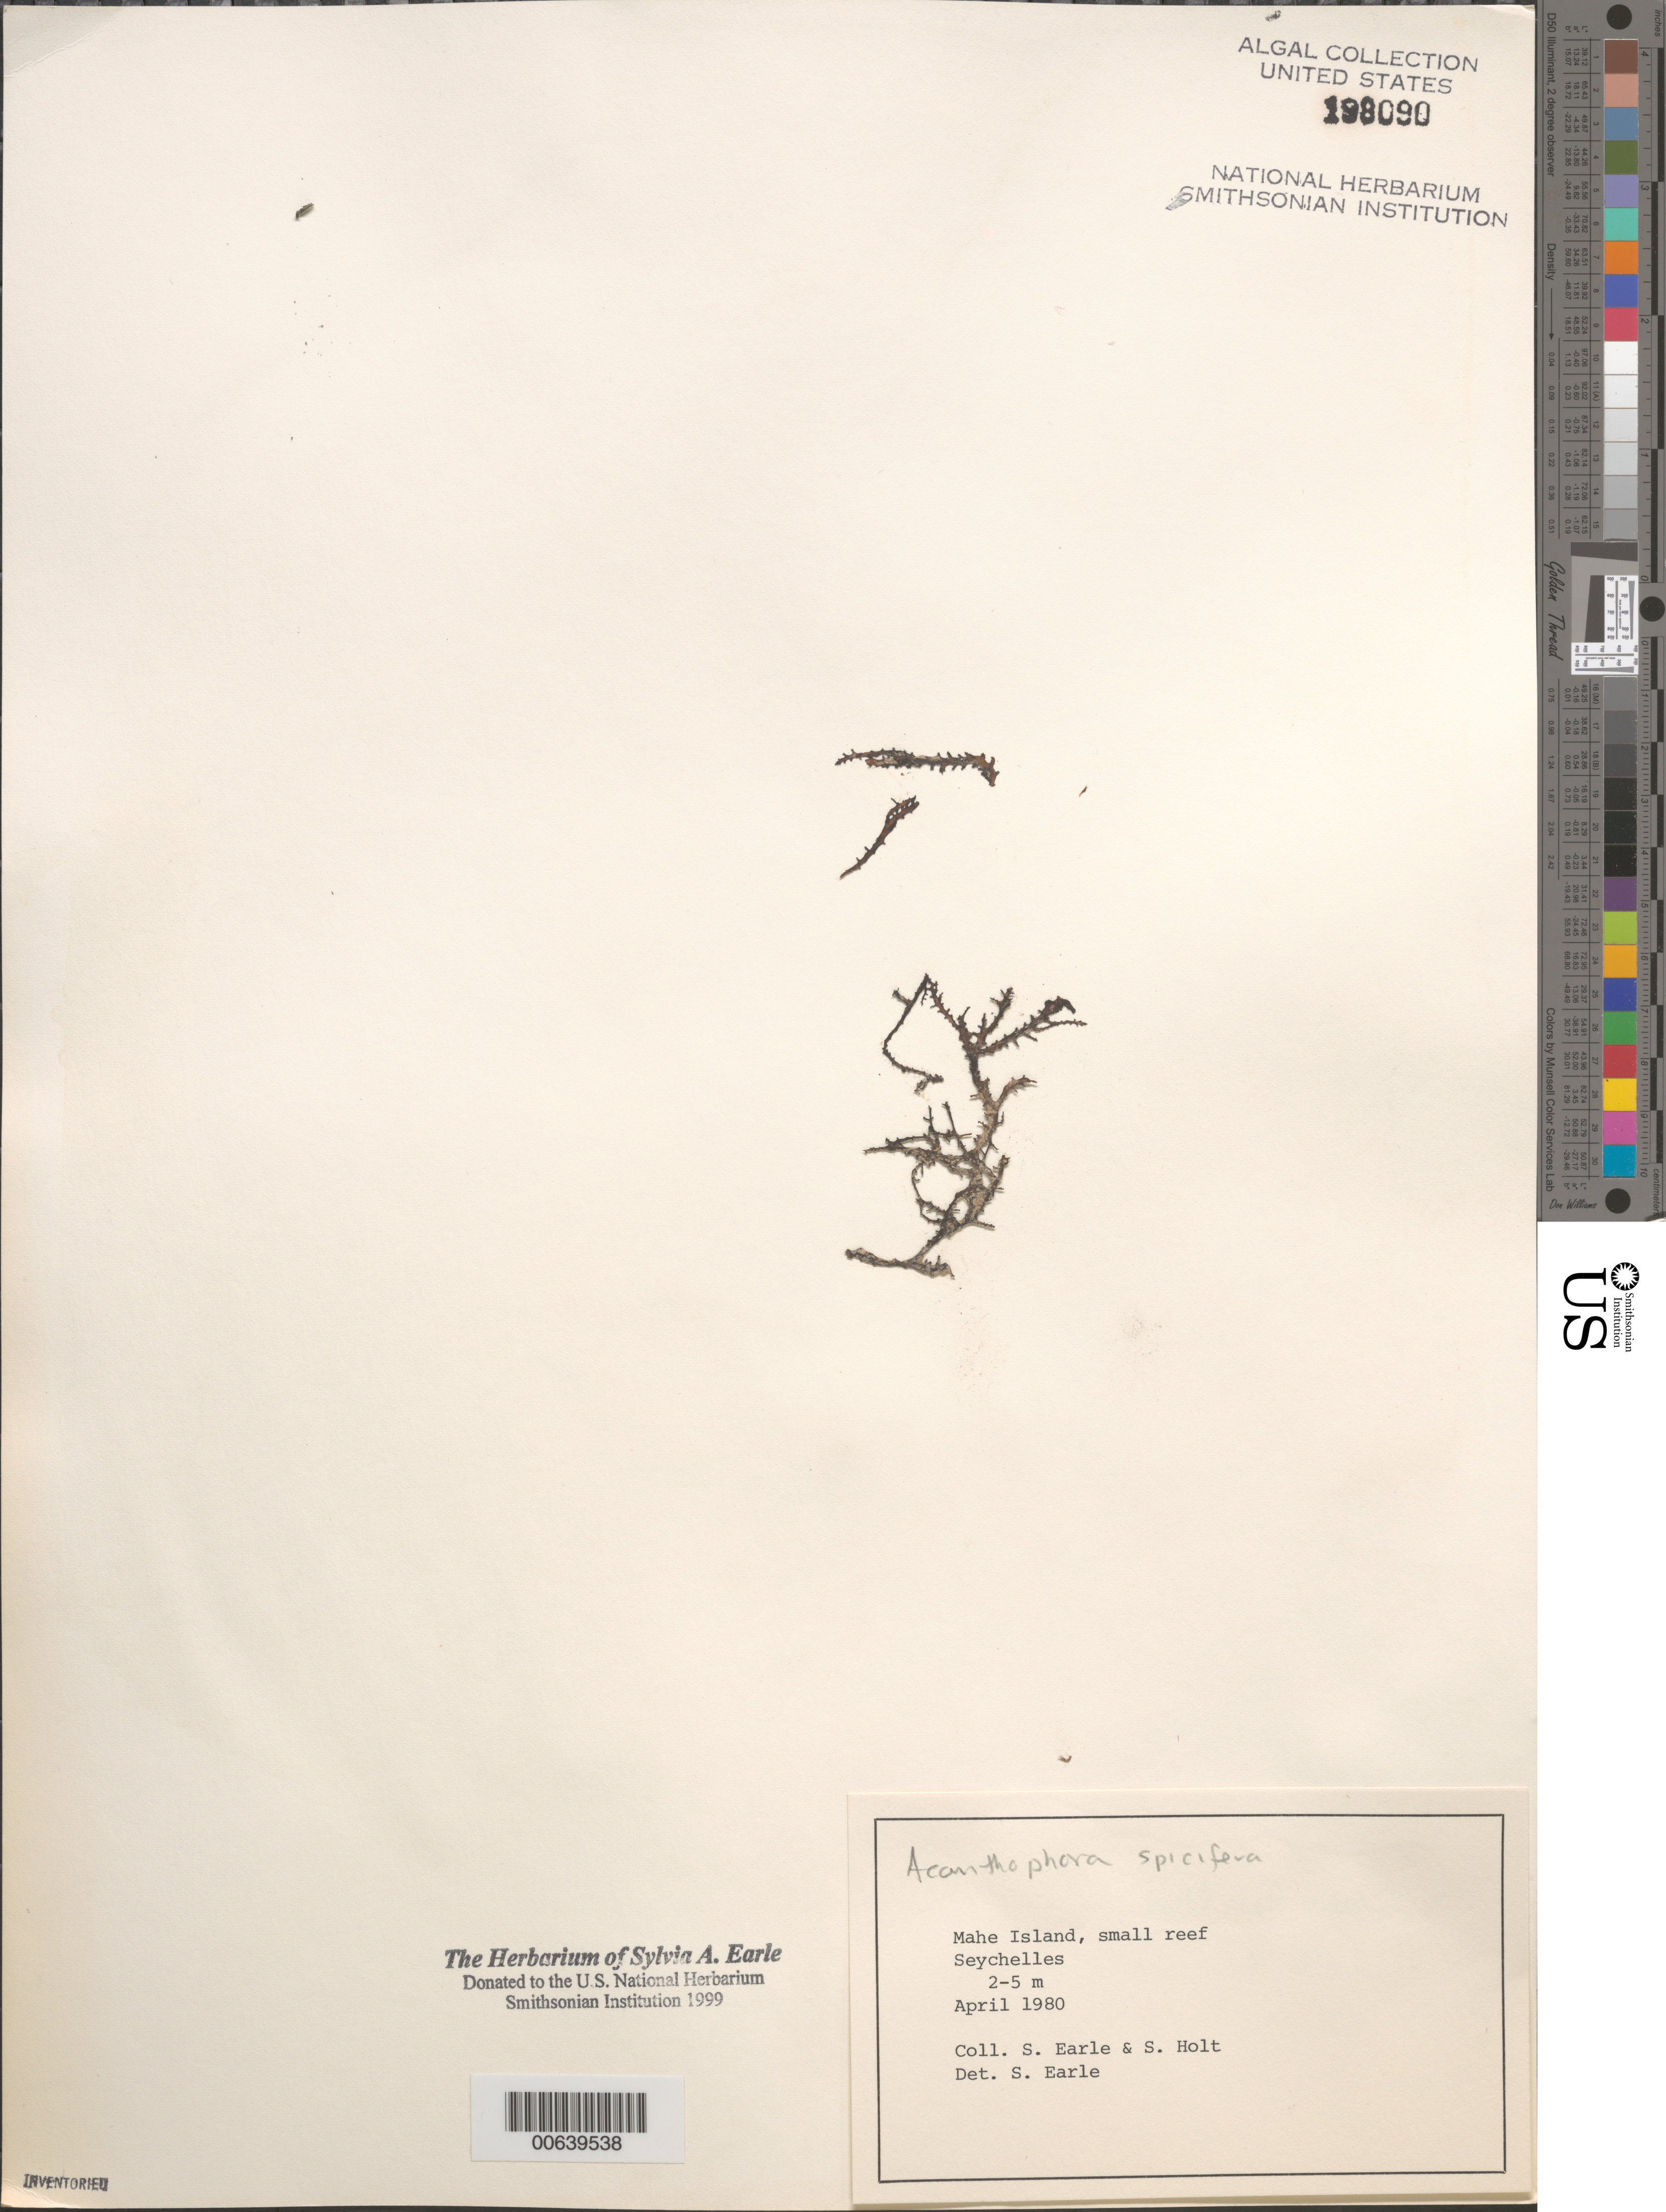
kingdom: Plantae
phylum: Rhodophyta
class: Florideophyceae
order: Ceramiales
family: Rhodomelaceae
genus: Acanthophora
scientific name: Acanthophora spicifera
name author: (Vahl) Børgesen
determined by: Earle, S. A.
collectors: S. A. Earle & S. Holt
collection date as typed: Apr 1980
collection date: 1980-04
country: Seychelles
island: Mahé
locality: Small reef near shore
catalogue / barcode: US 198090